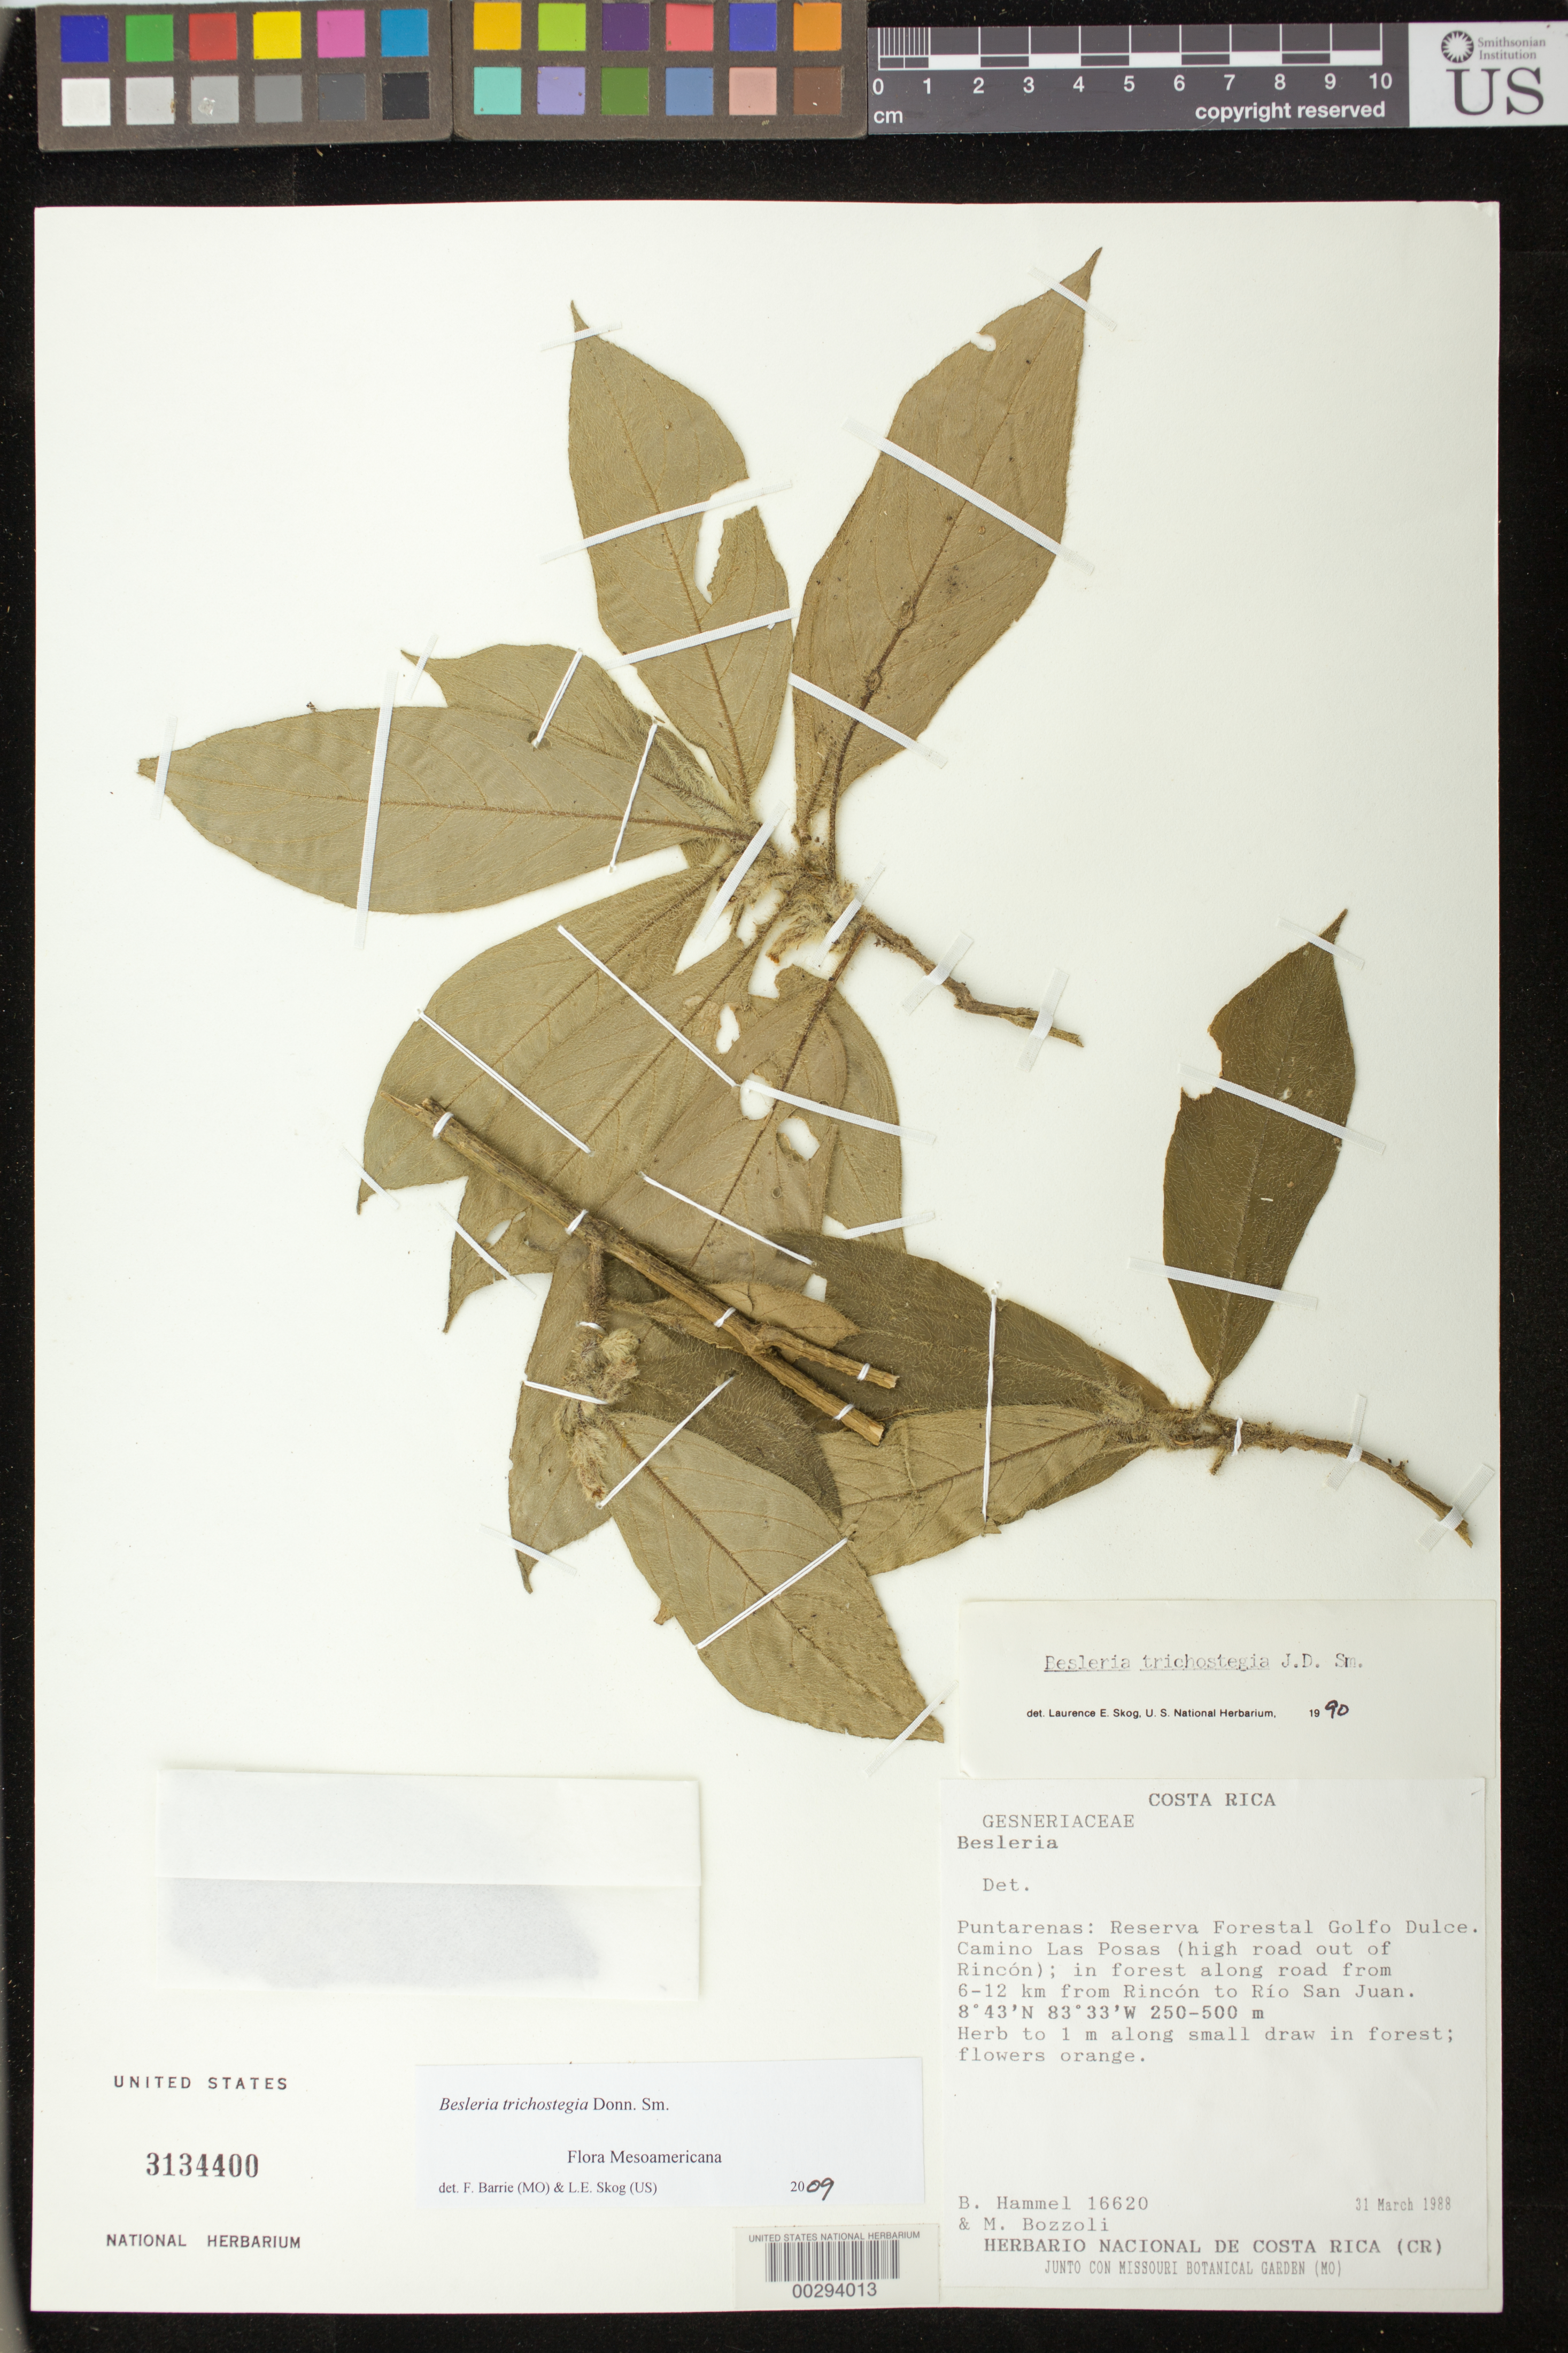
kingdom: Plantae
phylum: Tracheophyta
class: Magnoliopsida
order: Lamiales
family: Gesneriaceae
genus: Besleria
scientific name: Besleria trichostegia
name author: Donn. Sm.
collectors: B. Hammel & M. Bozzsoli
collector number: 16620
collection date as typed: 31 Mar 1988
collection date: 1988-03-31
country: Costa Rica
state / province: Puntarenas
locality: Reserva Forestal Golfo Dulce, Las Posas Rd (high rd out of Rincon), in forest along rd from 6-12 km from Rincon to Rio San Juan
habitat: along small draw in forest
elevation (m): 250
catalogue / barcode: US 3134400